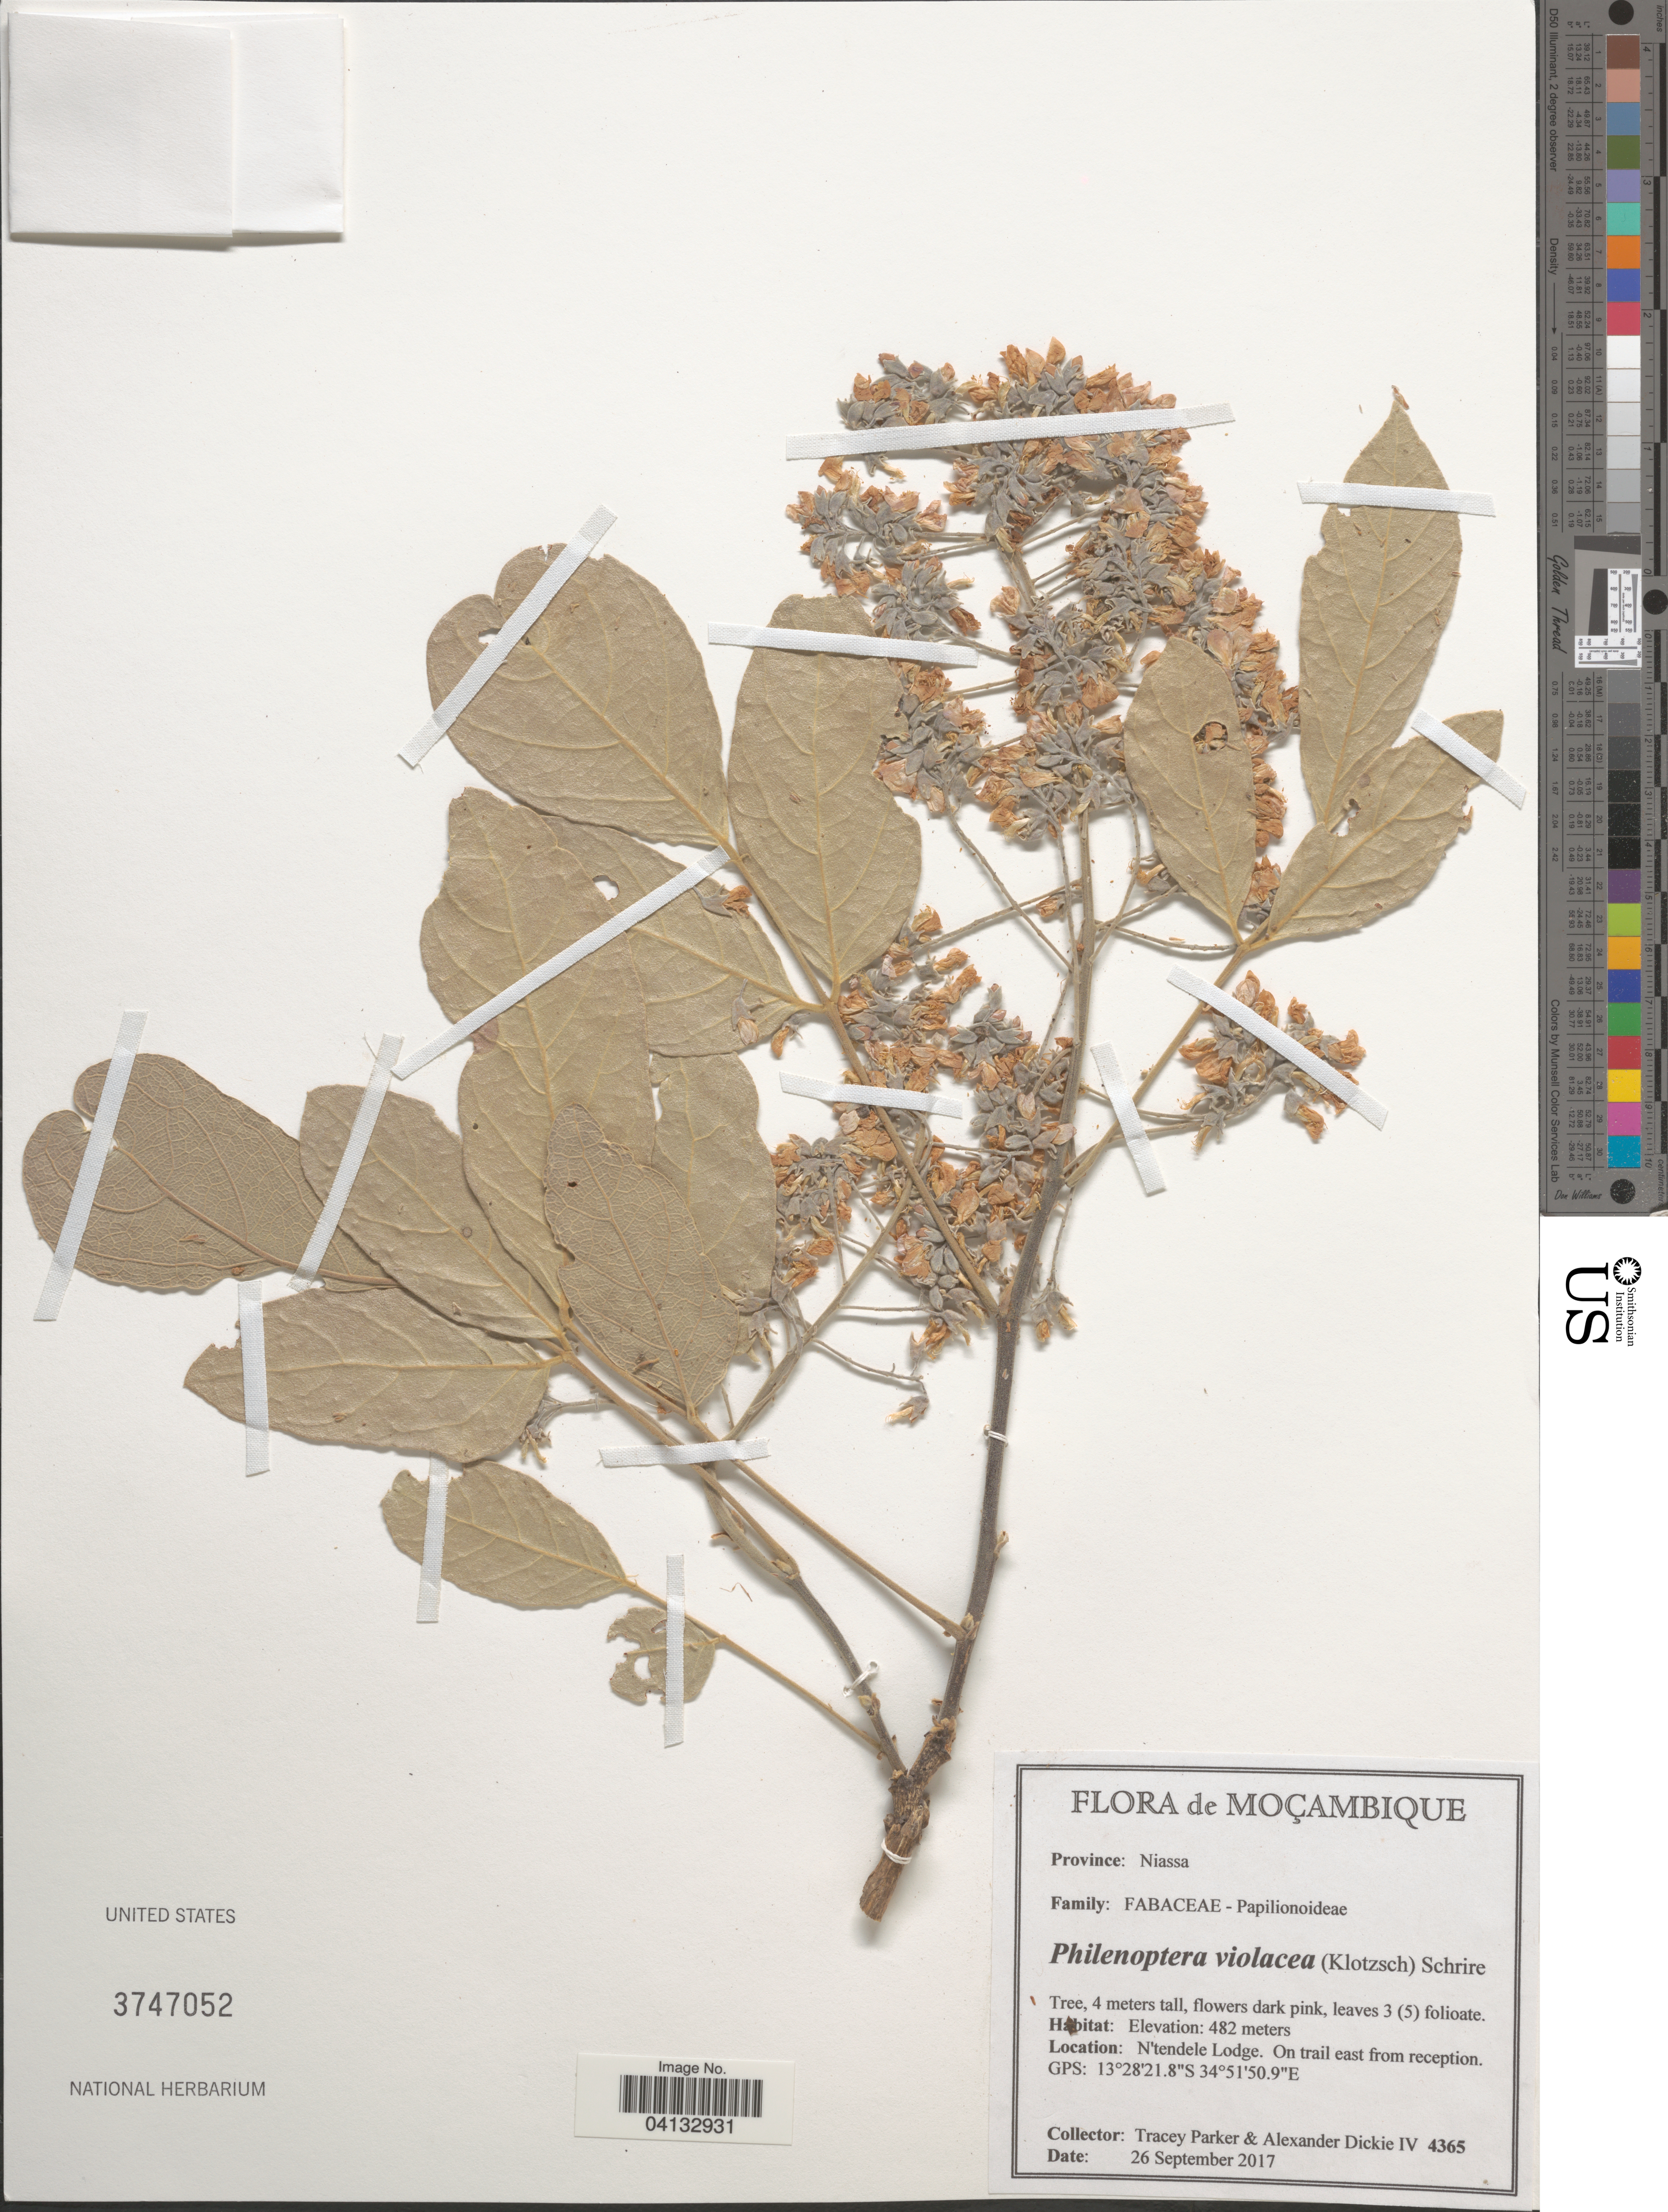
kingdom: Plantae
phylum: Tracheophyta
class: Magnoliopsida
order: Fabales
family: Fabaceae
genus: Philenoptera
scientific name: Philenoptera violacea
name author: (Klotzsch) Schrire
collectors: T. Parker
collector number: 4365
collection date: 2017-09-26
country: Mozambique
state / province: Niassa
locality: N'tendele Lodge. On trail east from reception.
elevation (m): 482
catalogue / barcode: US 3747052